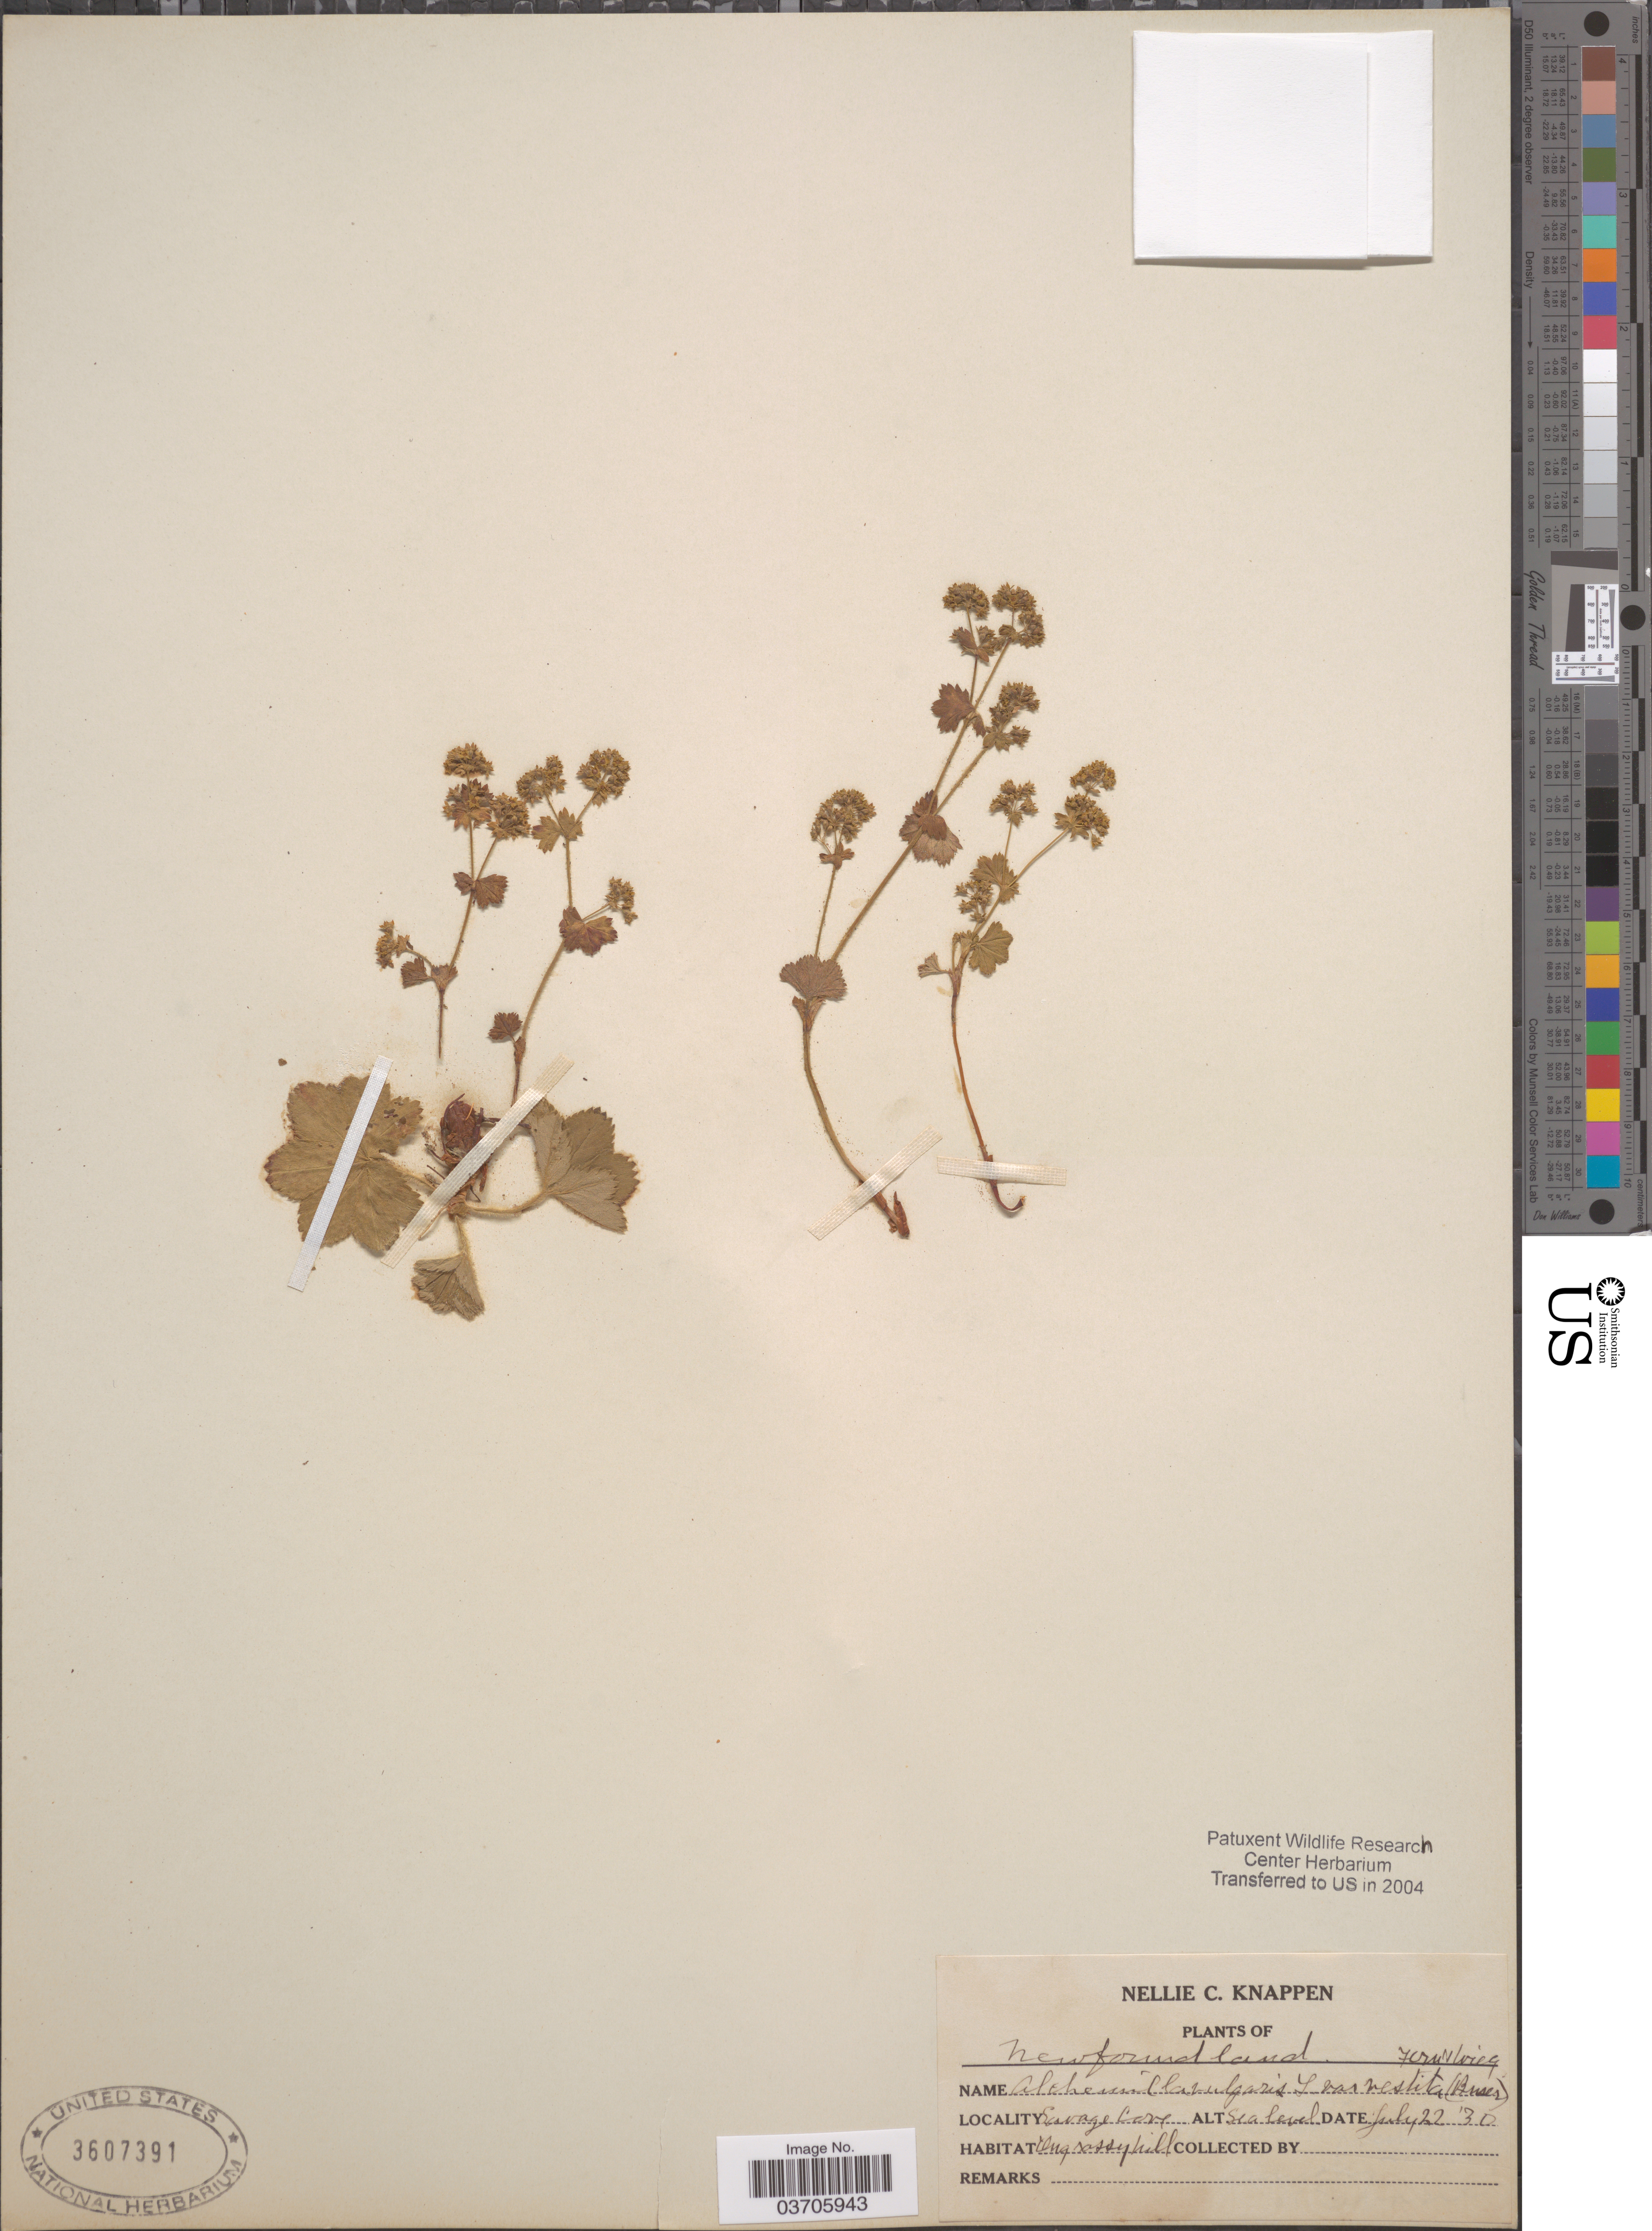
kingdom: Plantae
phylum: Tracheophyta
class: Magnoliopsida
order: Rosales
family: Rosaceae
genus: Alchemilla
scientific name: Alchemilla filicaulis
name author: Buser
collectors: N. Knappen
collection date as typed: Transcribed d/m/y: 22/7/30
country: Canada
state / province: Newfoundland and Labrador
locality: Savage Cove.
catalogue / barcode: US 3607391